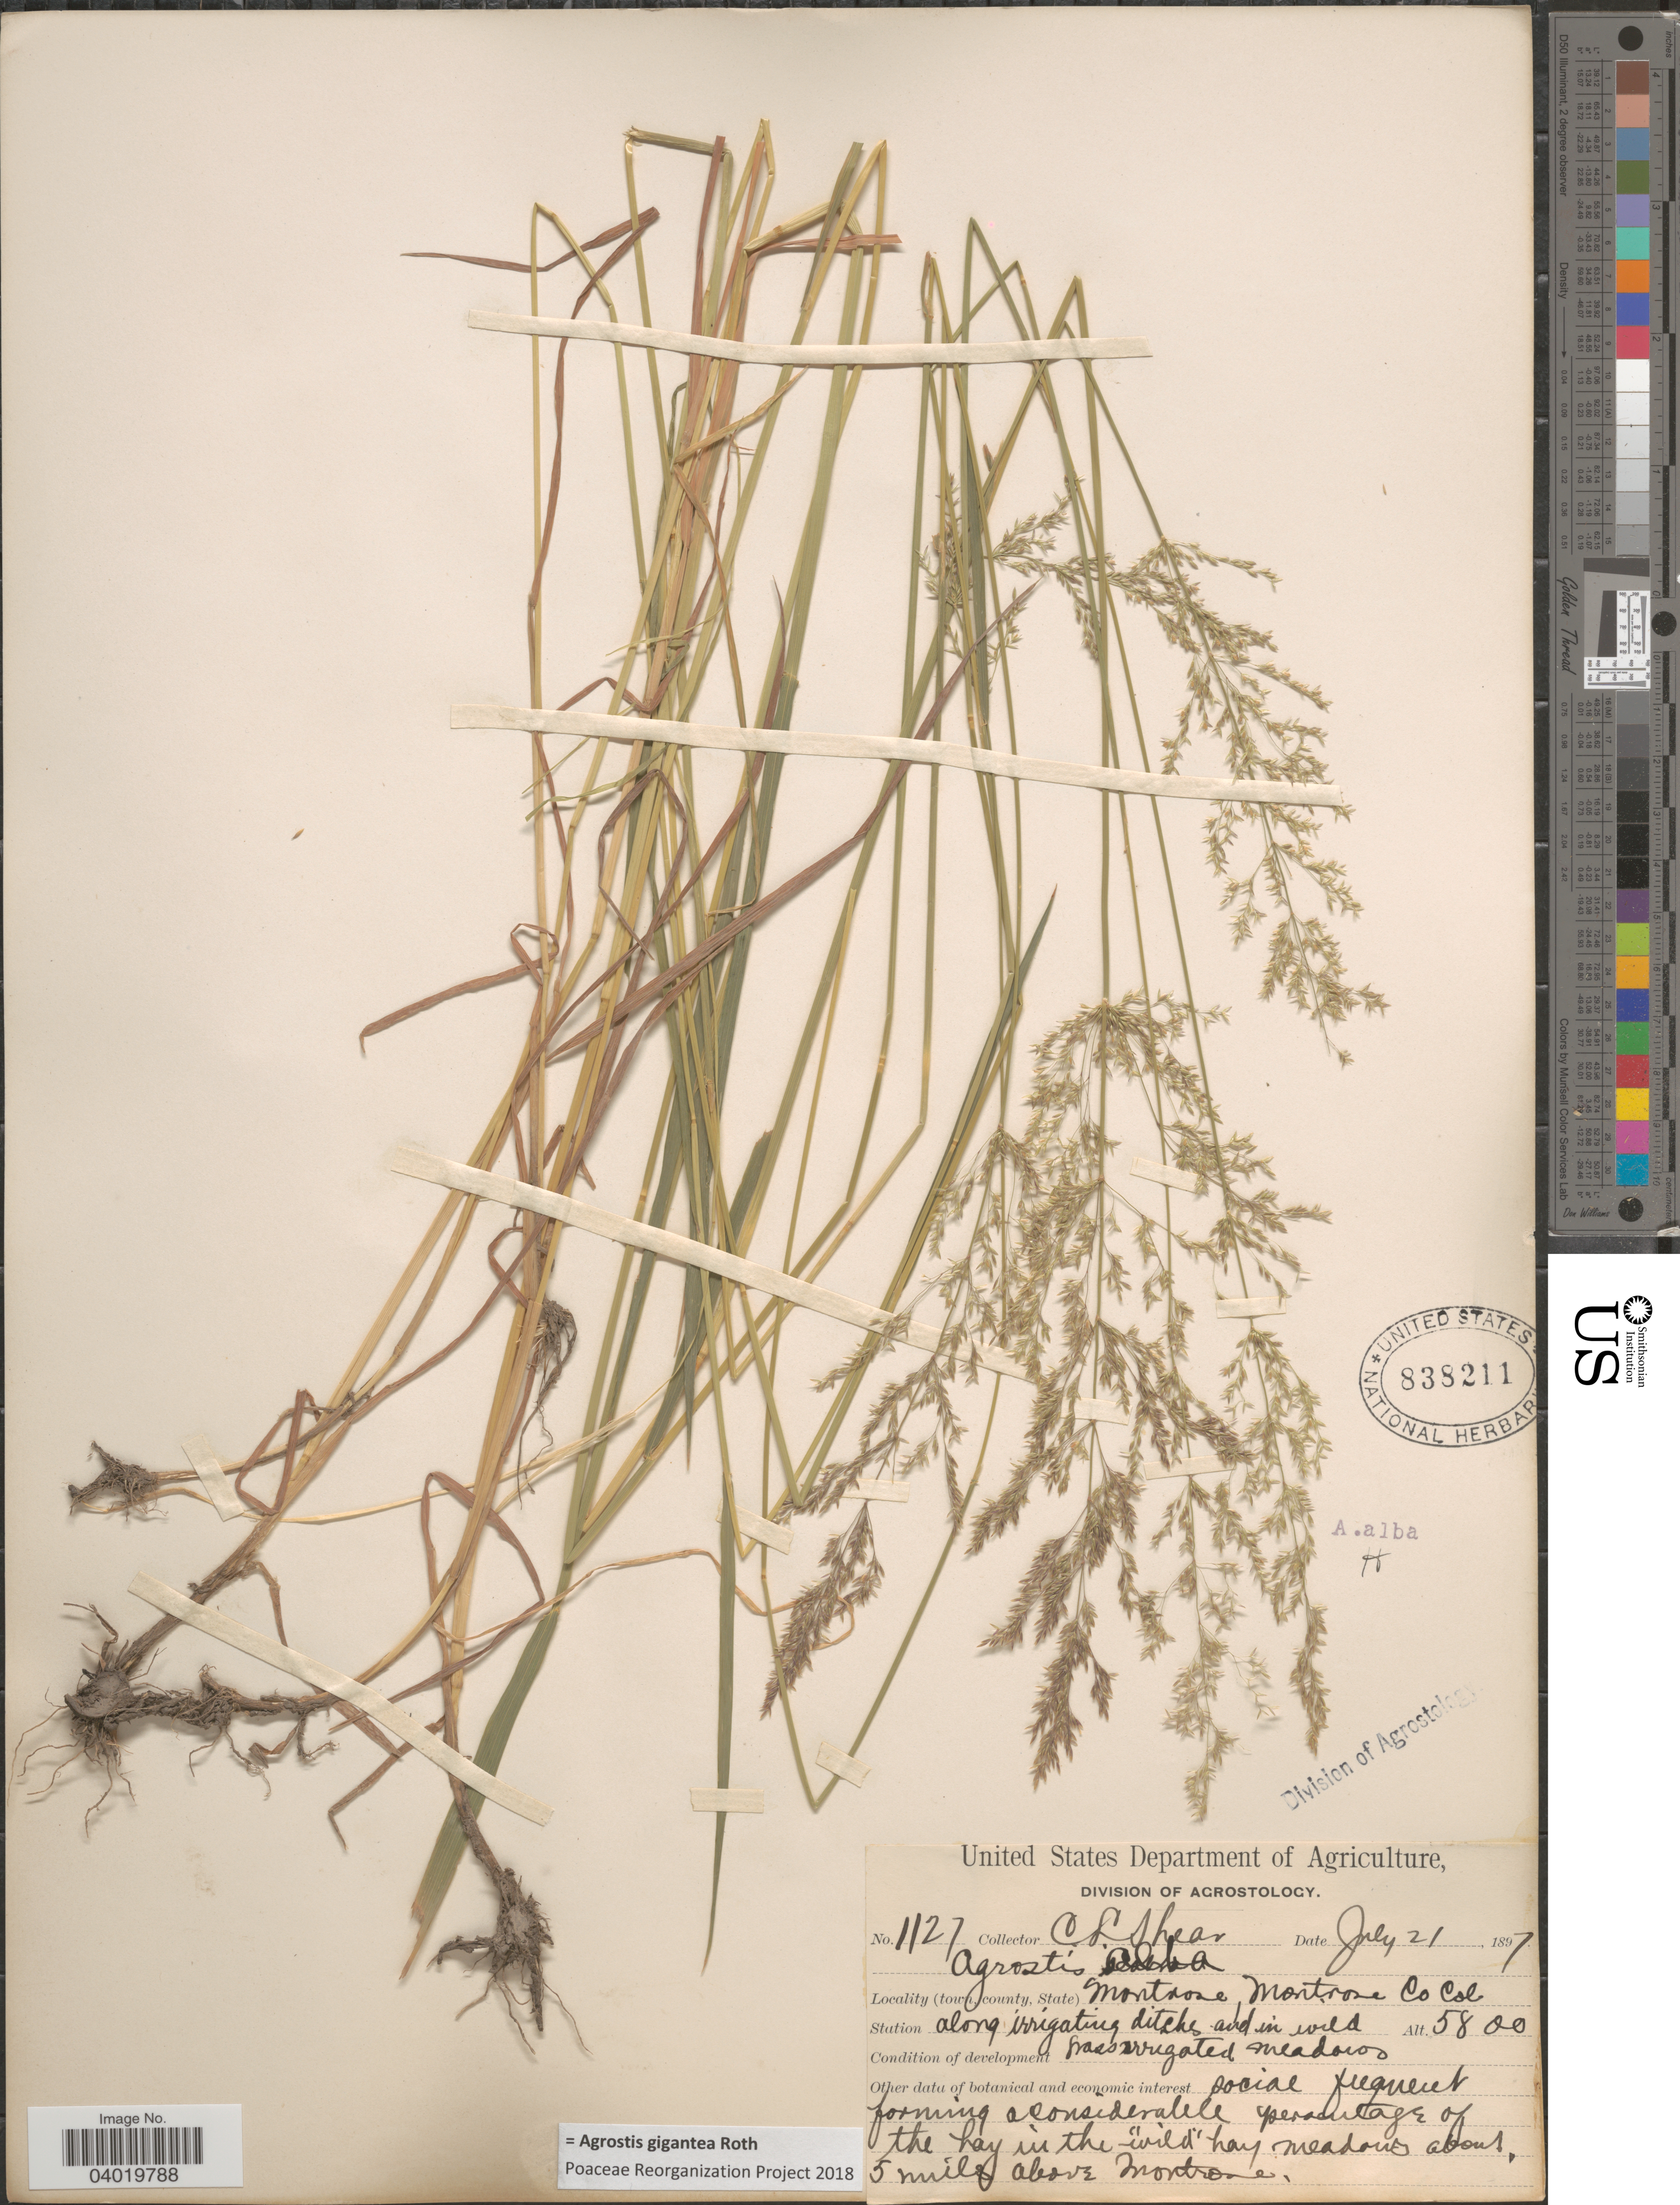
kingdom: Plantae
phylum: Tracheophyta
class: Liliopsida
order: Poales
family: Poaceae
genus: Agrostis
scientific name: Agrostis gigantea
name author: Roth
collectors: C. L. Shear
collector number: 1127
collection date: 1897-07-21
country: United States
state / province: Colorado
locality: Montrose, Montrose Co. Station along irrigating ditches and in wild grass irrigated meadows.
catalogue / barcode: US 838211